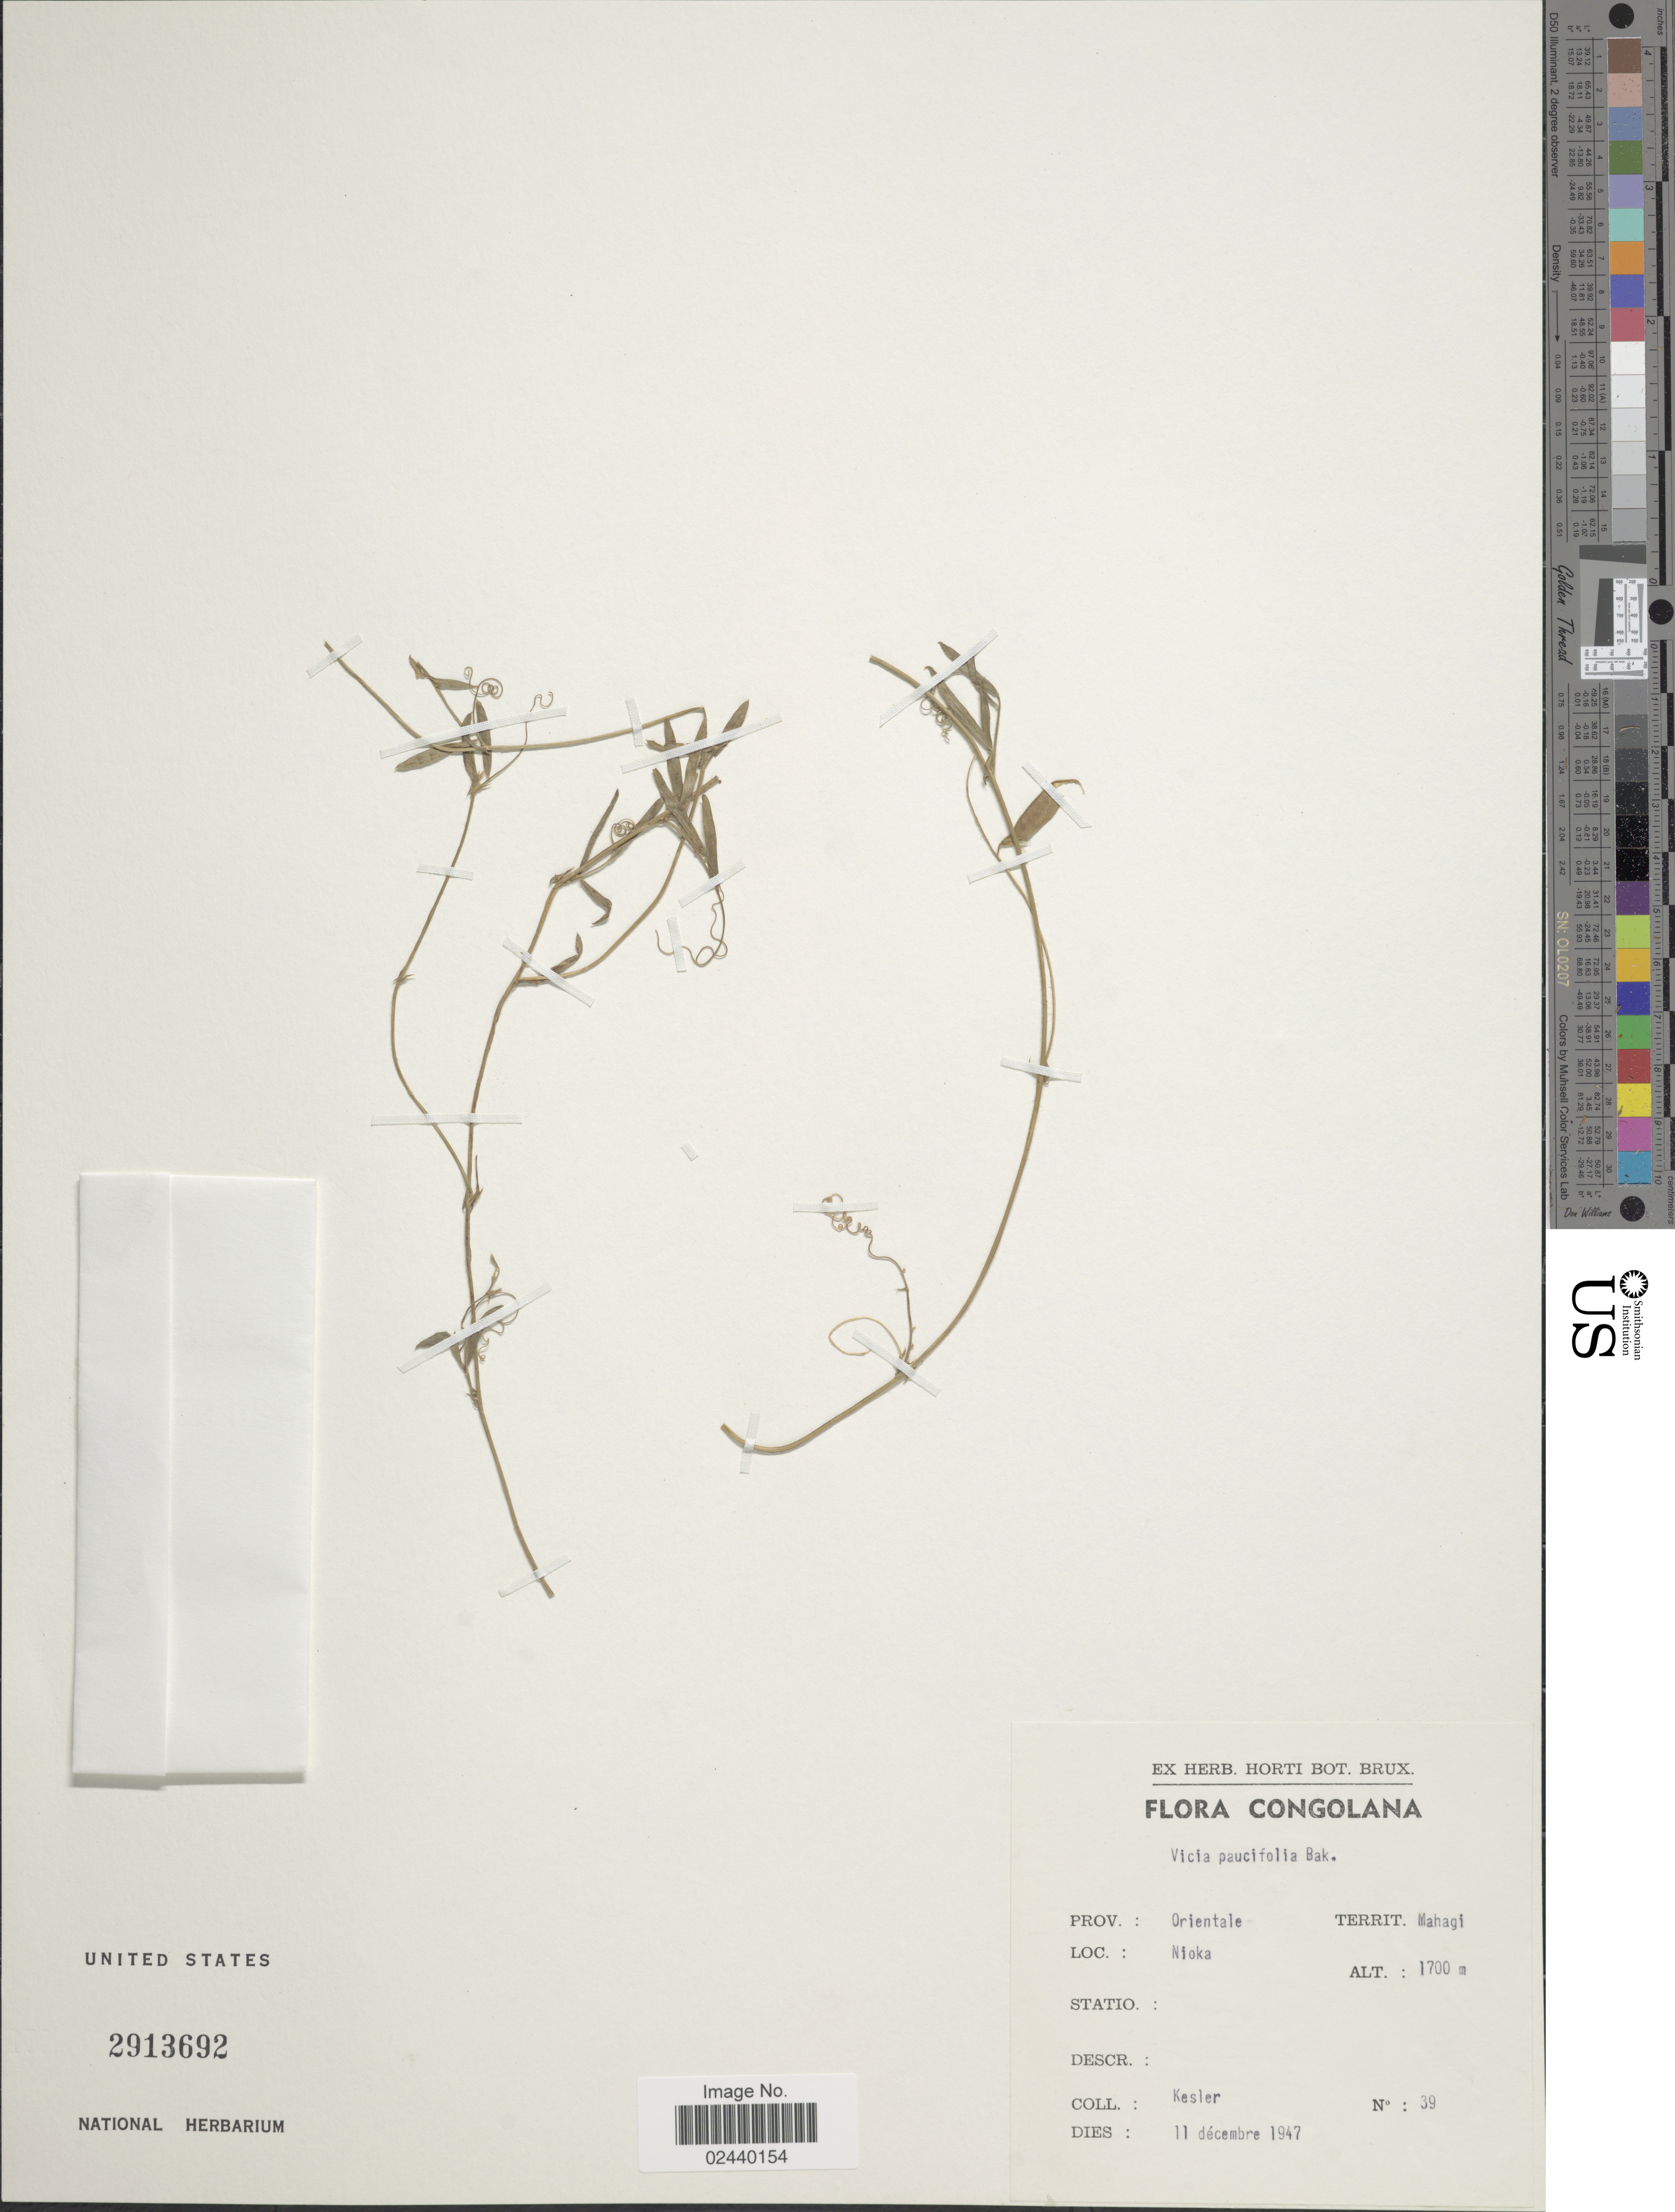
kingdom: Plantae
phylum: Tracheophyta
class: Magnoliopsida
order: Fabales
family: Fabaceae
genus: Vicia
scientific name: Vicia paucifolia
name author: Baker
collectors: Kesler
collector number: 39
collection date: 1947-12-11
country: Congo, Democratic Republic of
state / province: Ituri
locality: Territ.: Mahagi, Nioka, Congolana.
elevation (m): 1700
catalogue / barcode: US 2913692